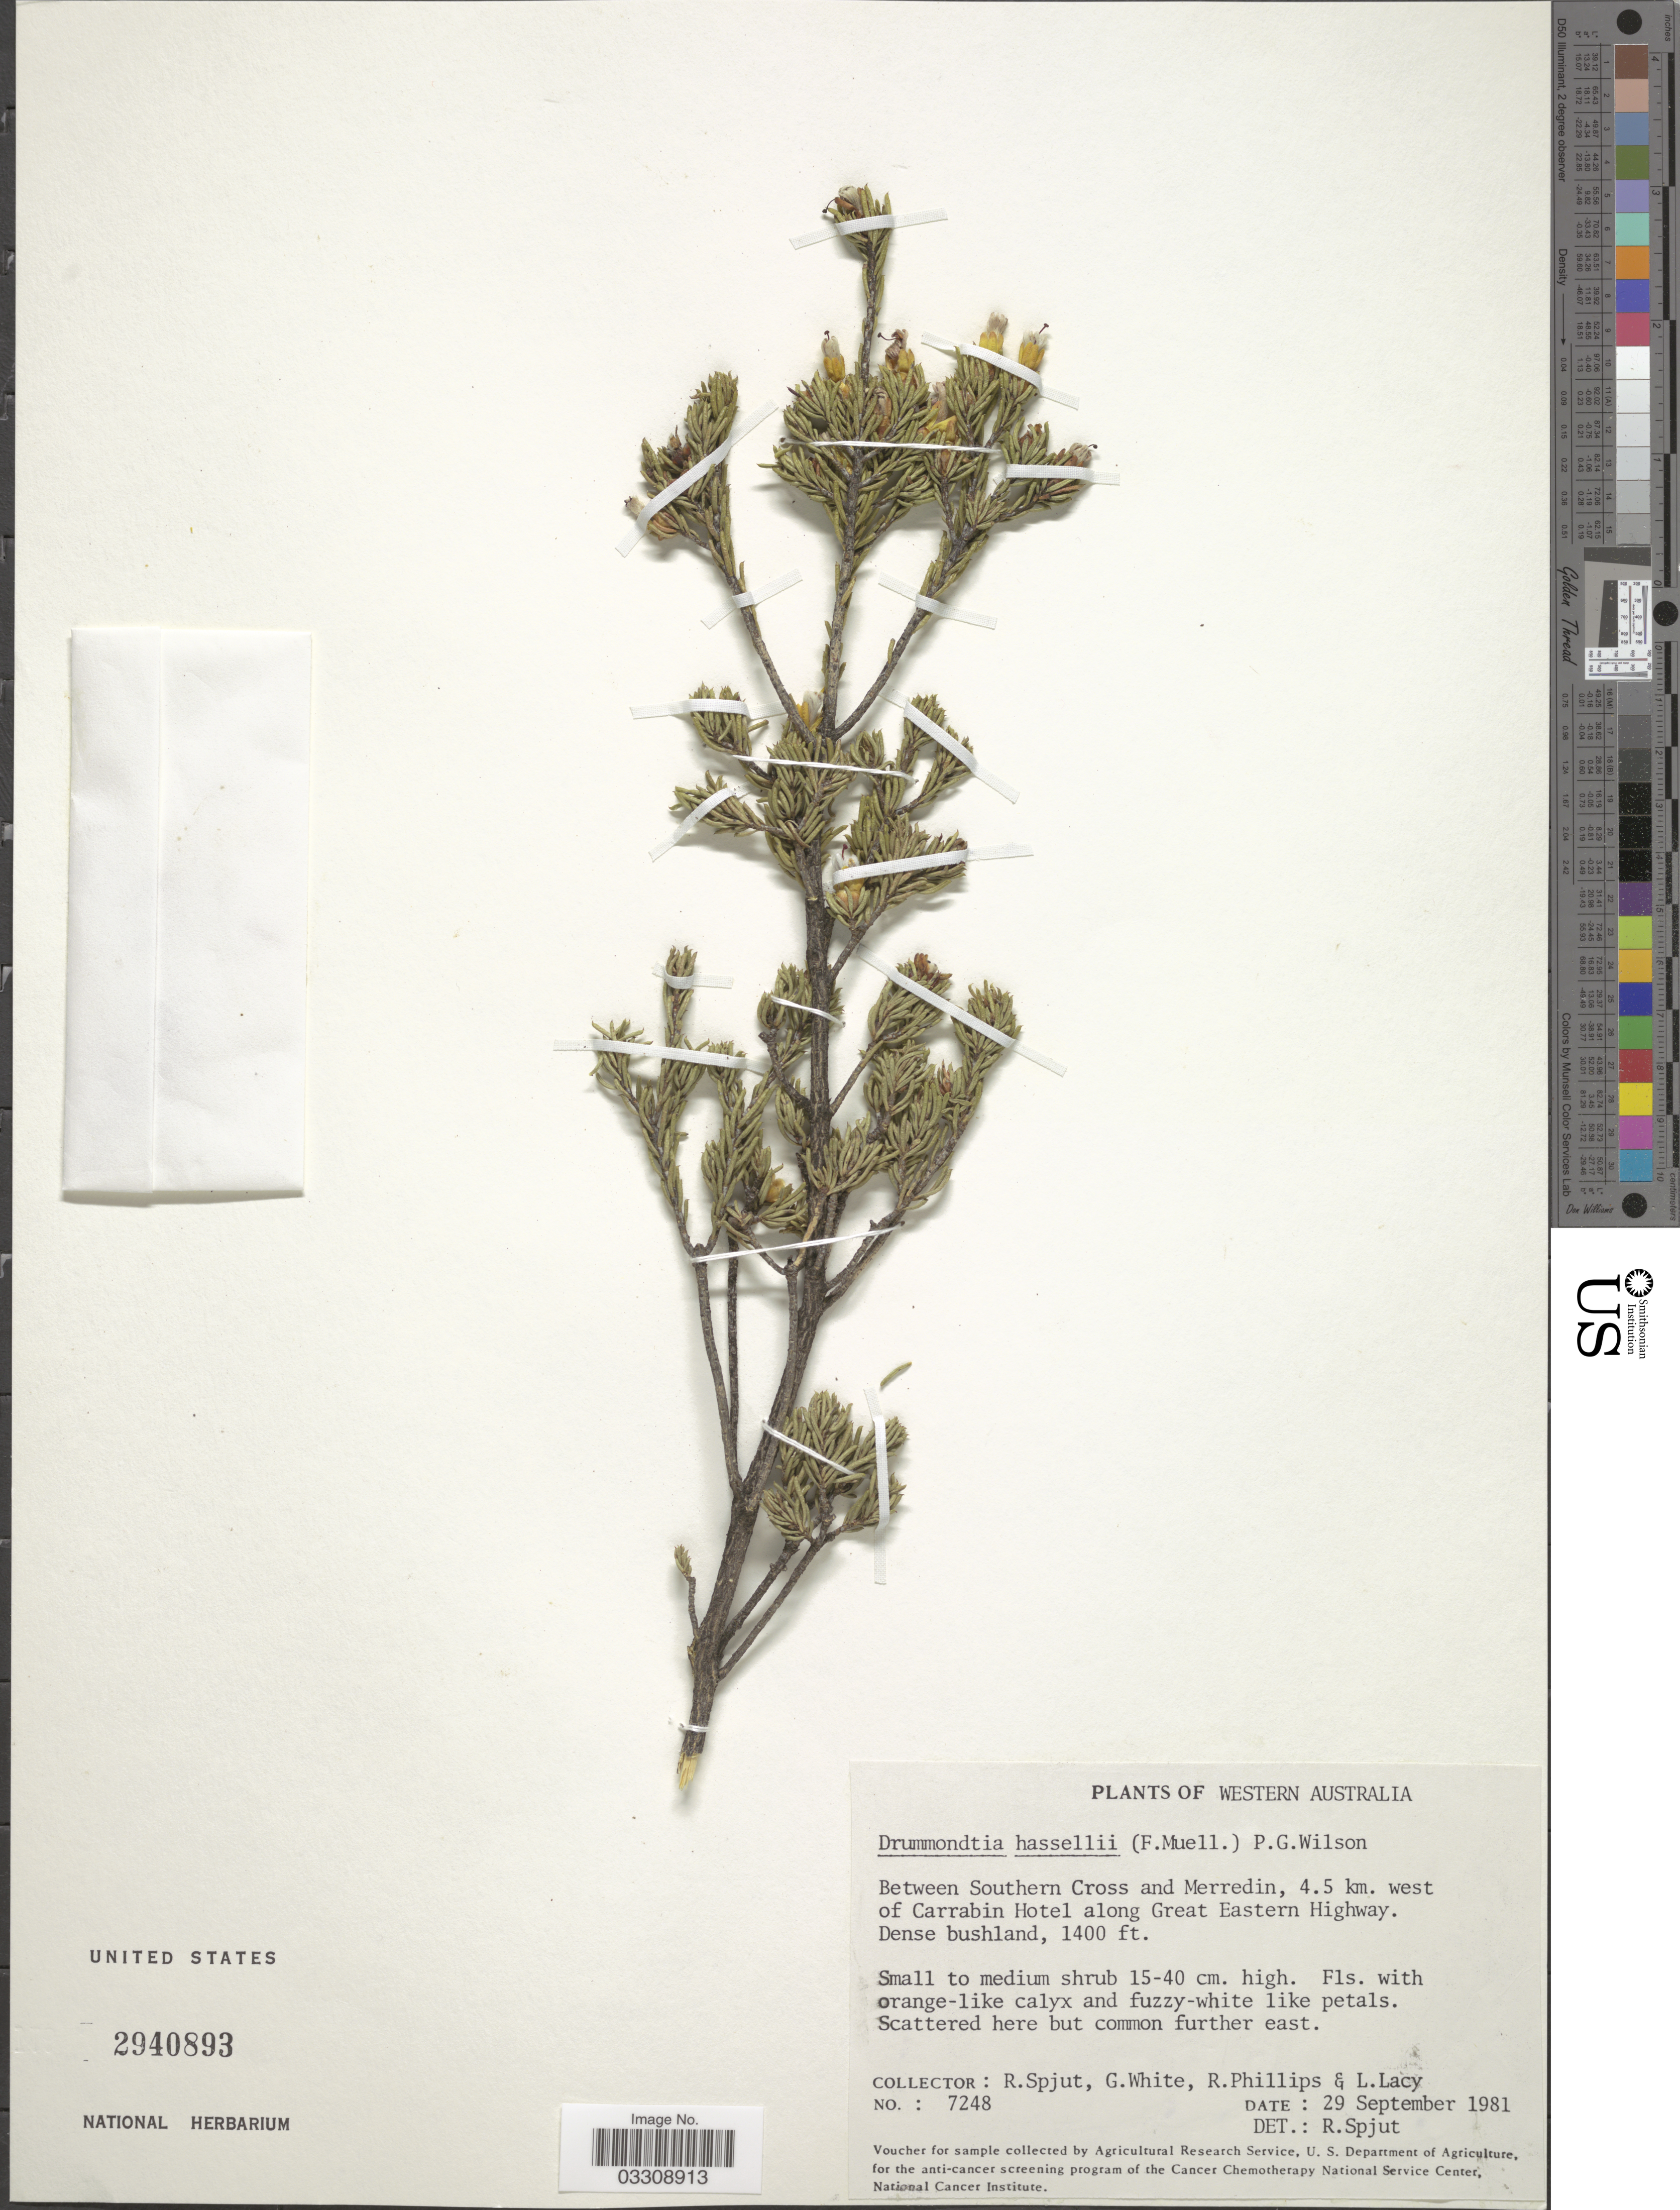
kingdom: Plantae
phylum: Tracheophyta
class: Magnoliopsida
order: Sapindales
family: Rutaceae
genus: Drummondita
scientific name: Drummondita hassellii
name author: (F. Muell.) Paul G. Wilson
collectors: R. Spjut, G. White, R. Phillips & L. Lacy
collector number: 7248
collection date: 1981-09-29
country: Australia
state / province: Western Australia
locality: Between Southern Cross and Merredin, 4.5 km. west of Carrabin Hotel along Great Eastern Highway.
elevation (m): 427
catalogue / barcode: US 2940893